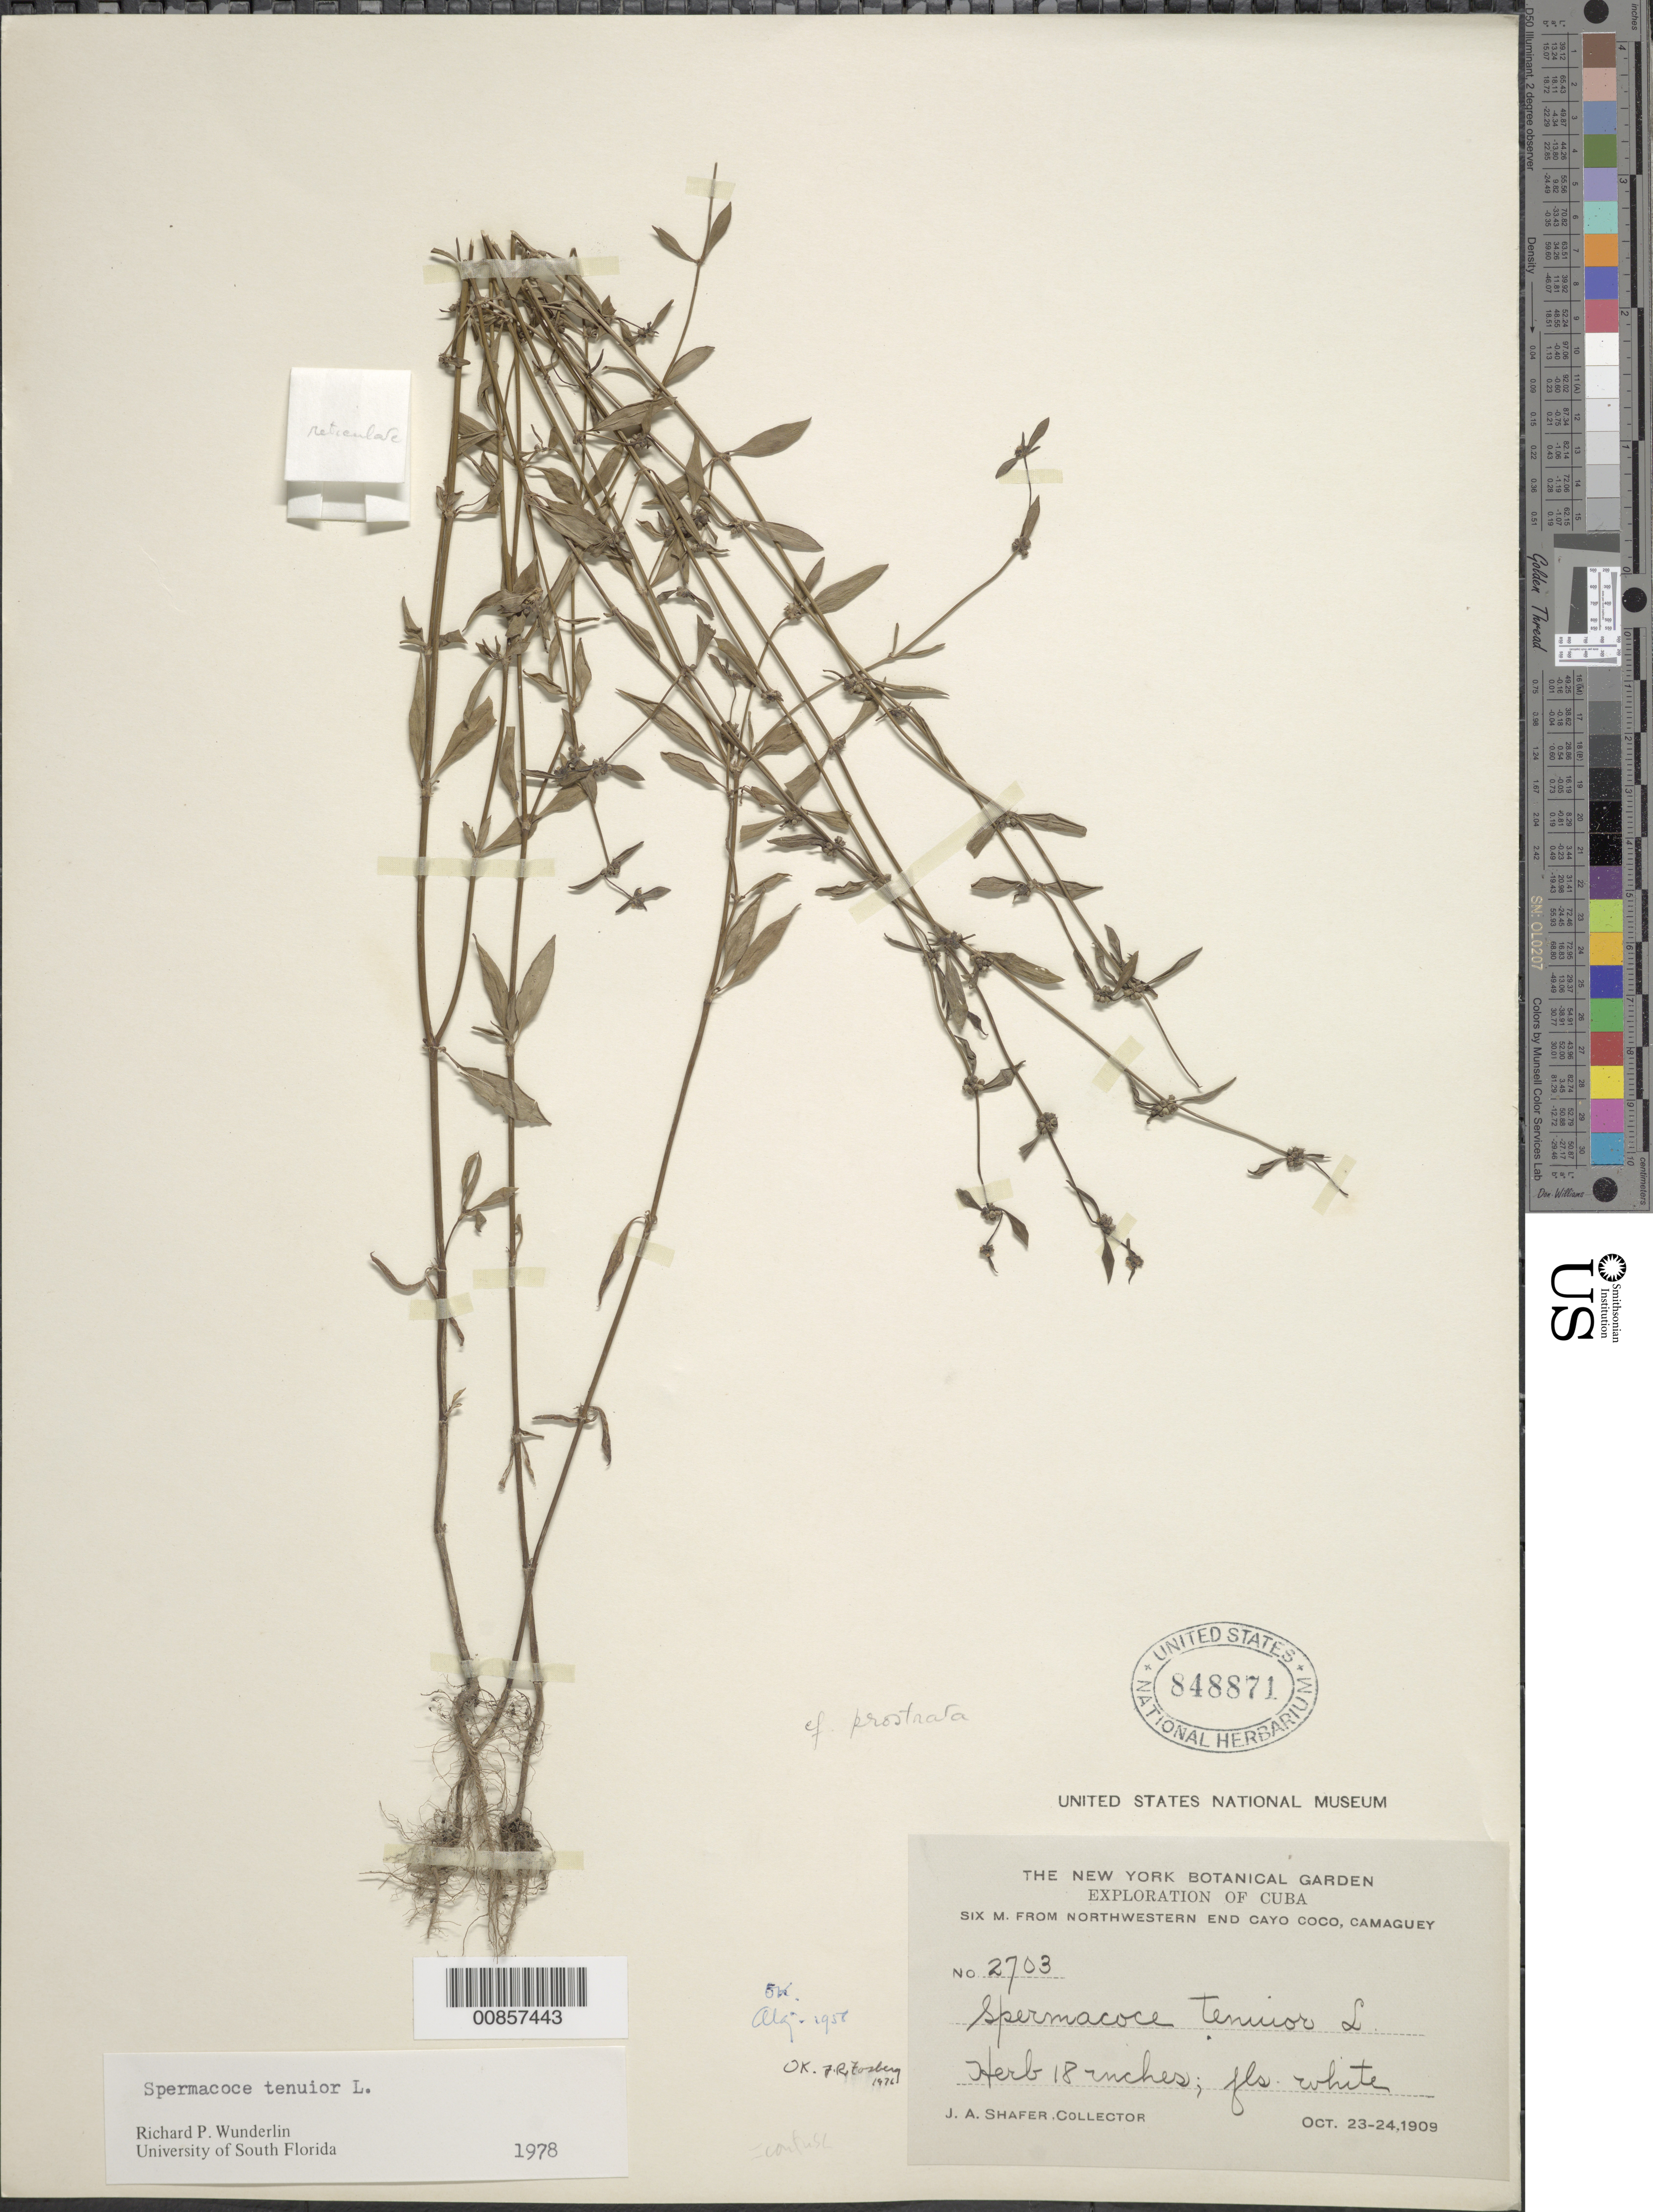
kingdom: Plantae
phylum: Tracheophyta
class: Magnoliopsida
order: Gentianales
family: Rubiaceae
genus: Spermacoce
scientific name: Spermacoce tenuior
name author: L.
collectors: J. A. Shafer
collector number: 2703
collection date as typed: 23 Oct 1909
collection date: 1909-10-23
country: Cuba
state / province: Camaguey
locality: Six m. from northwestern end of Cayo Coco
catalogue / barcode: US 848871